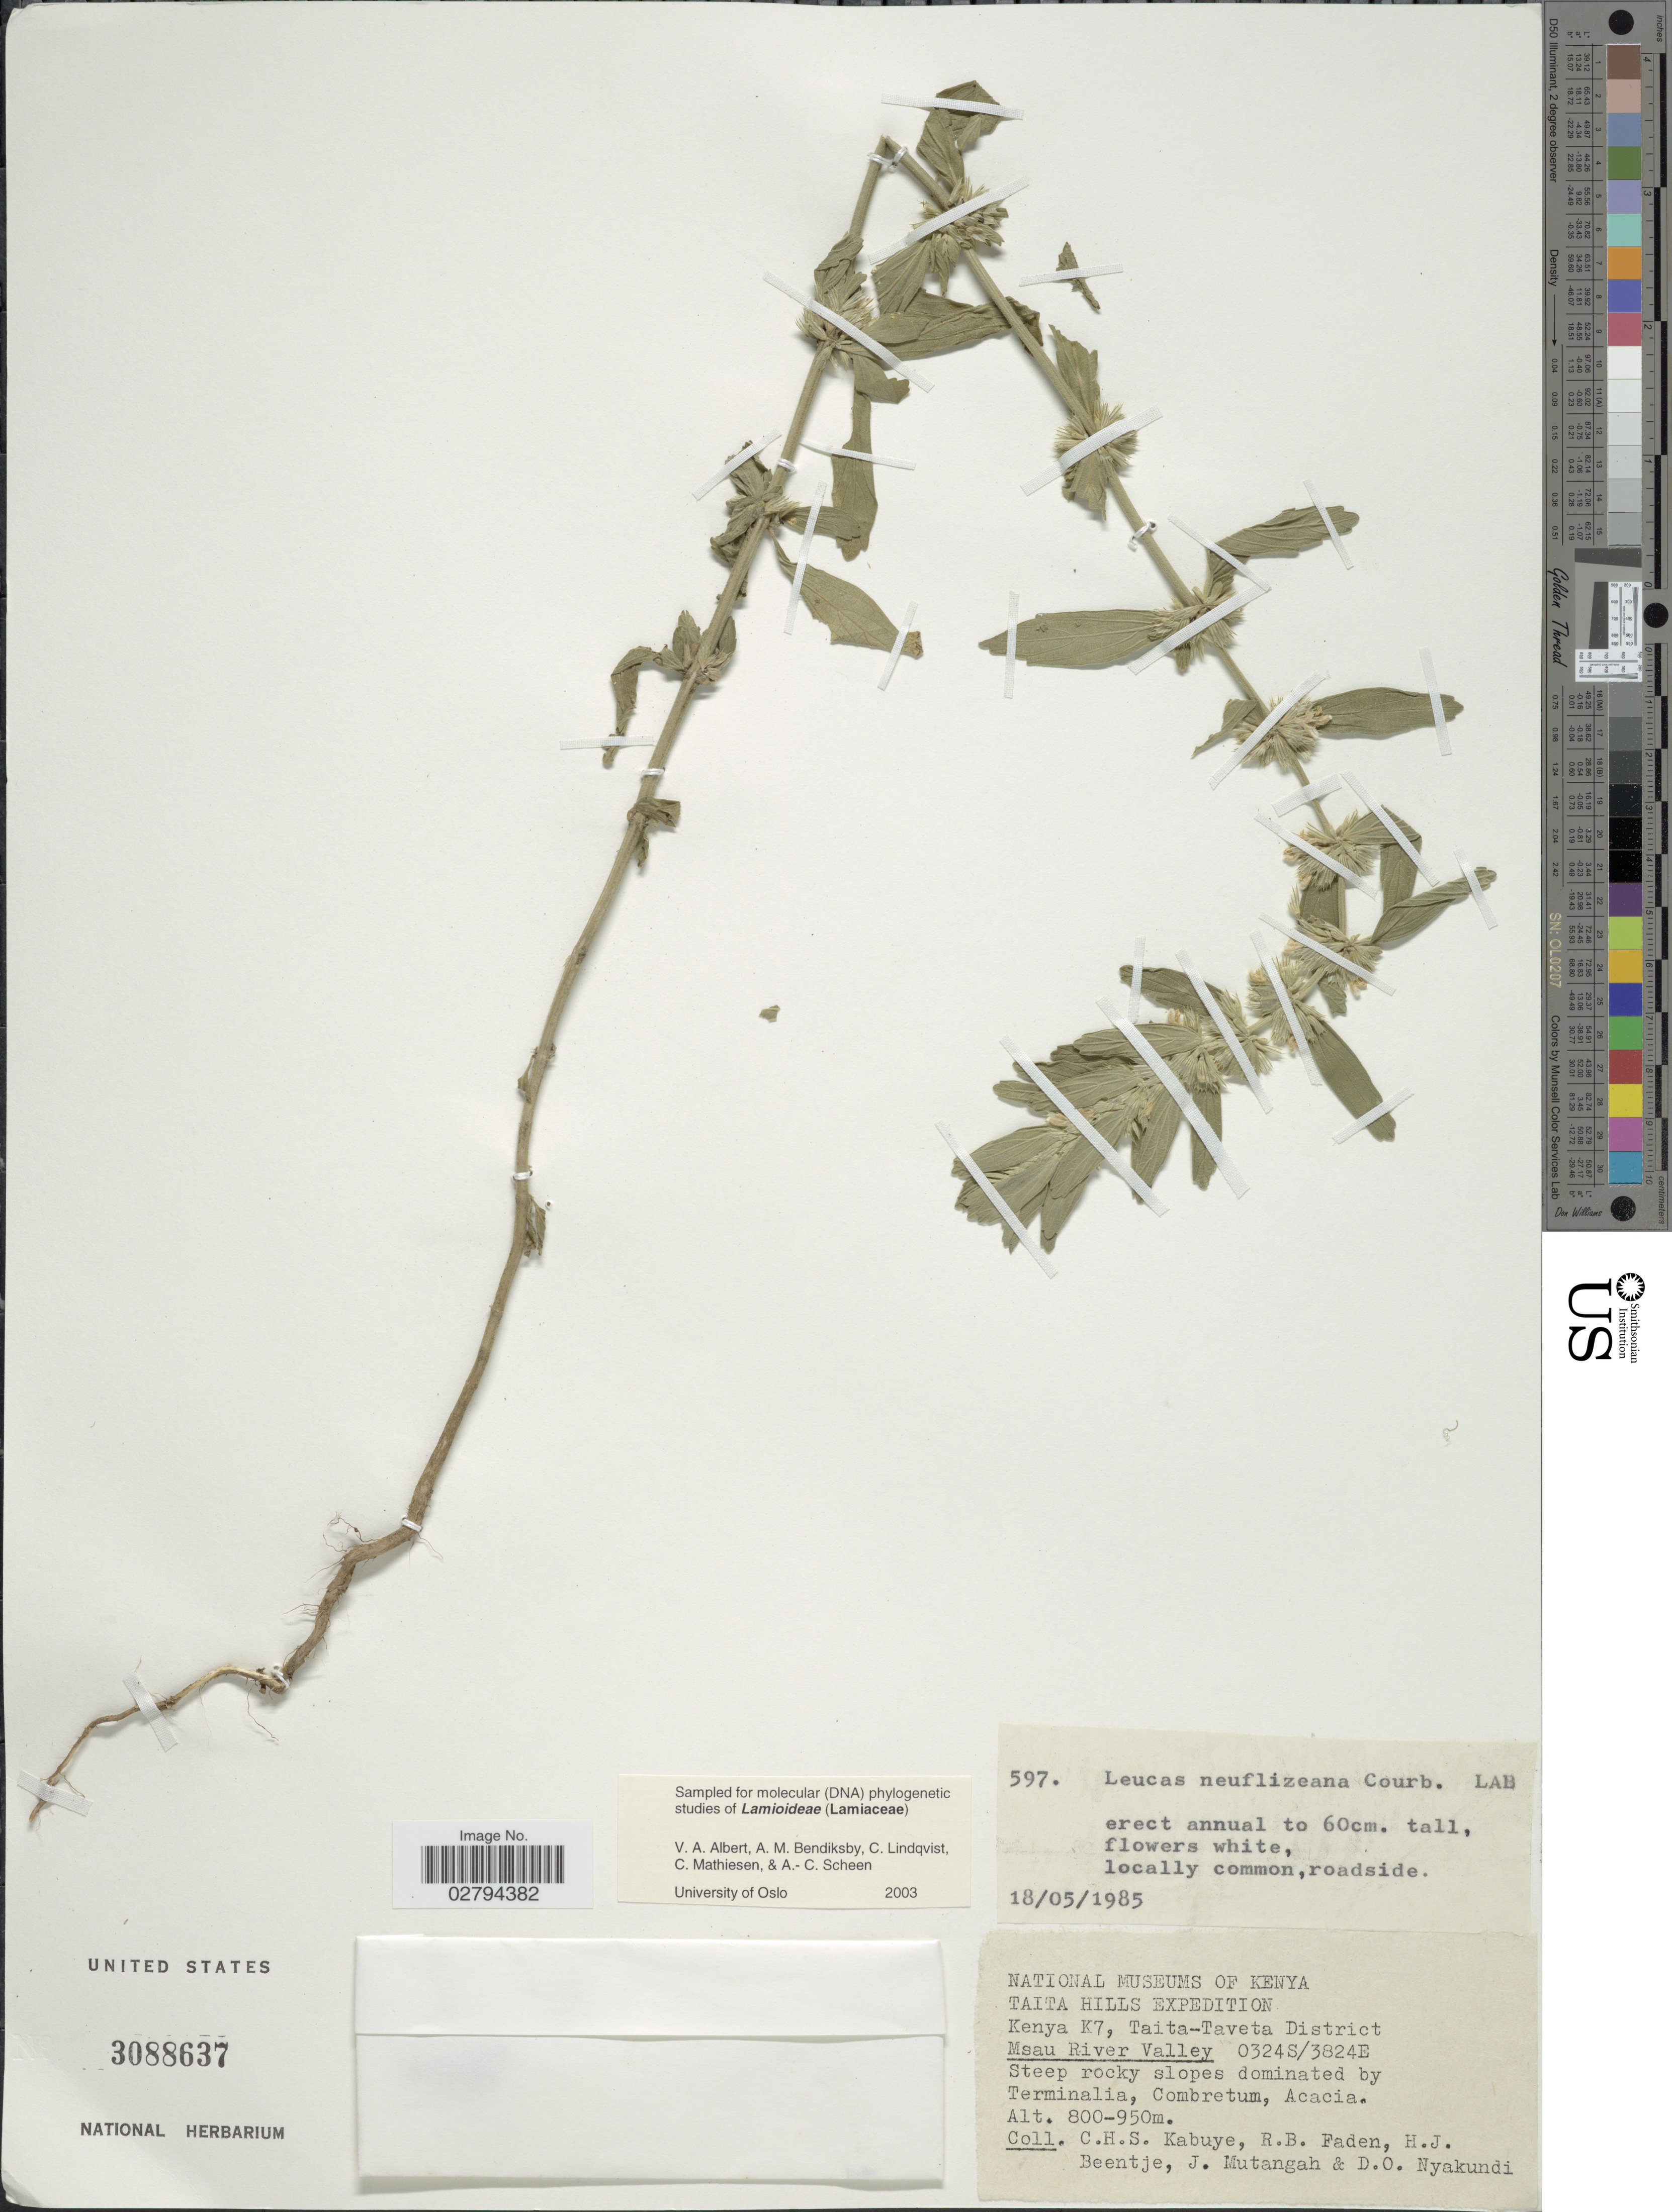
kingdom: Plantae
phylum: Tracheophyta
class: Magnoliopsida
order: Lamiales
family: Lamiaceae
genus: Leucas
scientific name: Leucas neuflizeana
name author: Courb.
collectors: C. Kabuye, R. B. Faden, H. J. Beentje, J. Mutangah & D. Nyakundi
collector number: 597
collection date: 1985-05-18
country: Kenya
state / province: Taita Taveta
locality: Taita Hills. K7. Taita Taveta District. Msau River Valley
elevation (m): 800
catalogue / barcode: US 3088637